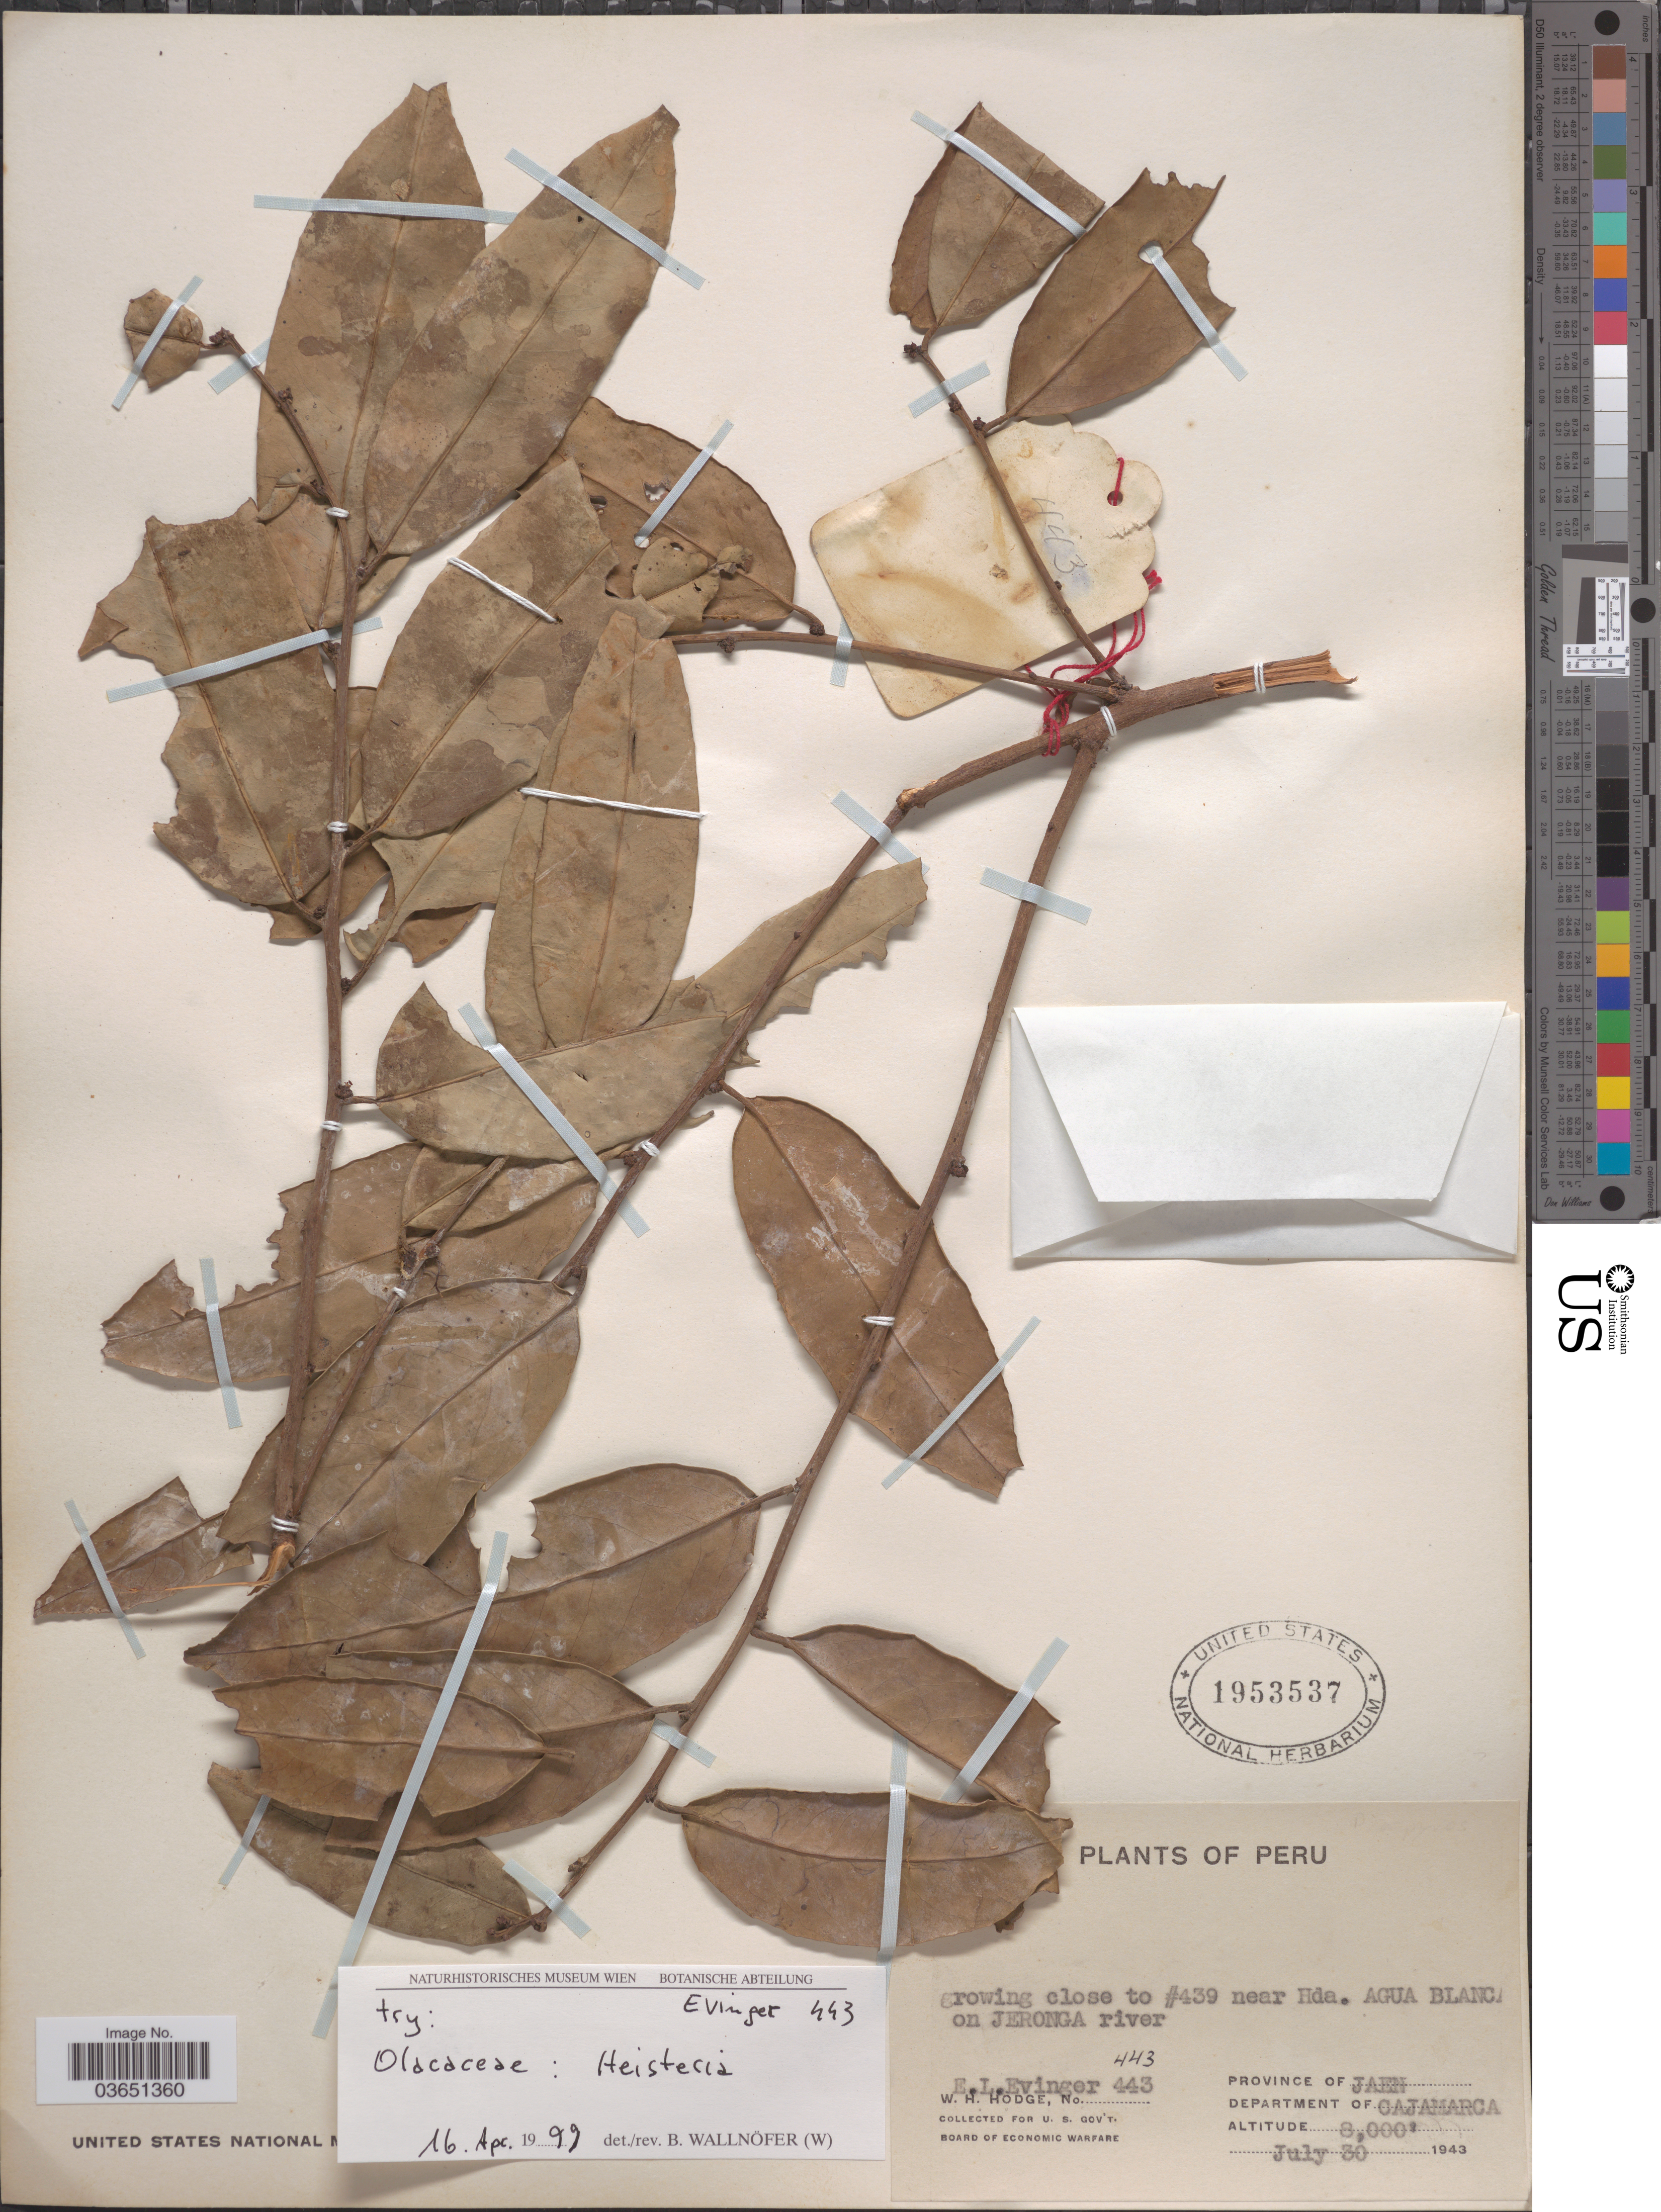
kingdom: Plantae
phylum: Tracheophyta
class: Magnoliopsida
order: Santalales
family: Erythropalaceae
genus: Heisteria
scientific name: Heisteria sp.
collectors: E. Evinger & W. Hodge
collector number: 443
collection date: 1943-07-30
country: Peru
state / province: Cajamarca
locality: Near Hda. Agua Blanca on Jeronga river. Province of Jaen. Department of Cajamarca.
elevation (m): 2438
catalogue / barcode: US 1953537